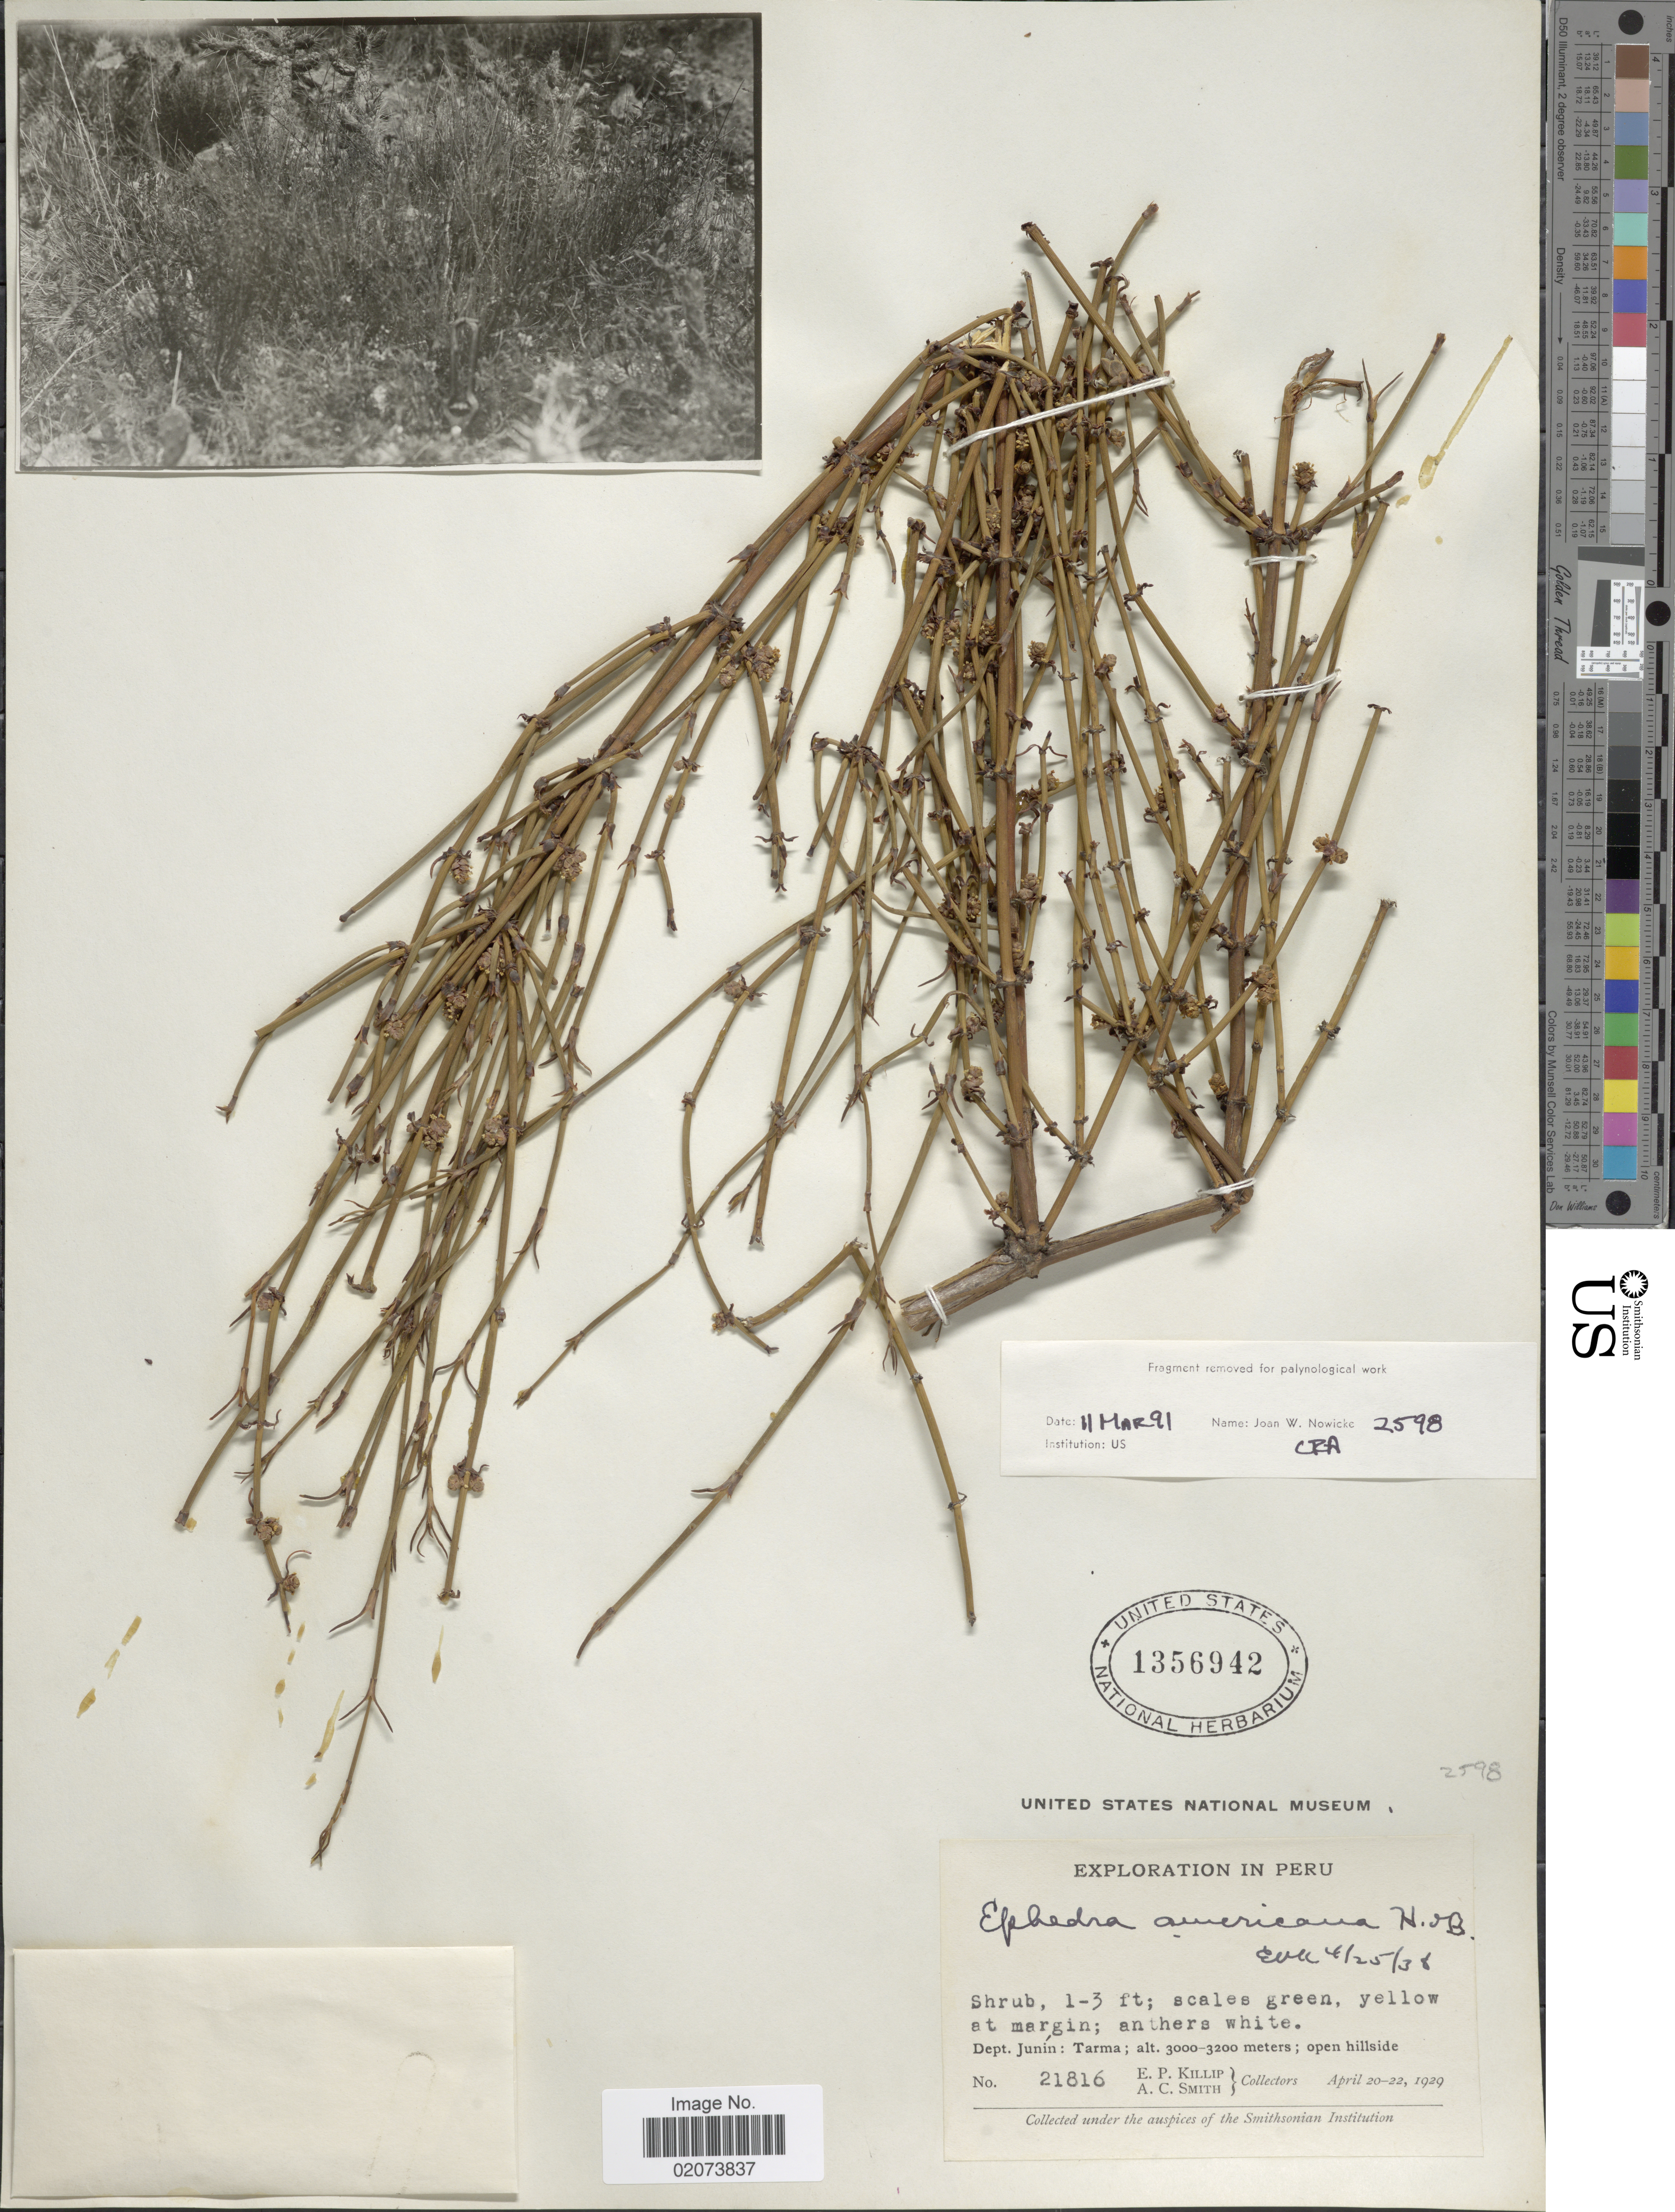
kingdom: Plantae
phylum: Tracheophyta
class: Gnetopsida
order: Ephedrales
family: Ephedraceae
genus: Ephedra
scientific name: Ephedra americana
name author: Humb. & Bonpl. ex Willd.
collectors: E. P. Killip & A. C. Smith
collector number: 21816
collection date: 1929-04-20/1929-04-22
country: Peru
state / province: Junín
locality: Dept. Junin: Tarma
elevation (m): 3000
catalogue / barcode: US 1356942